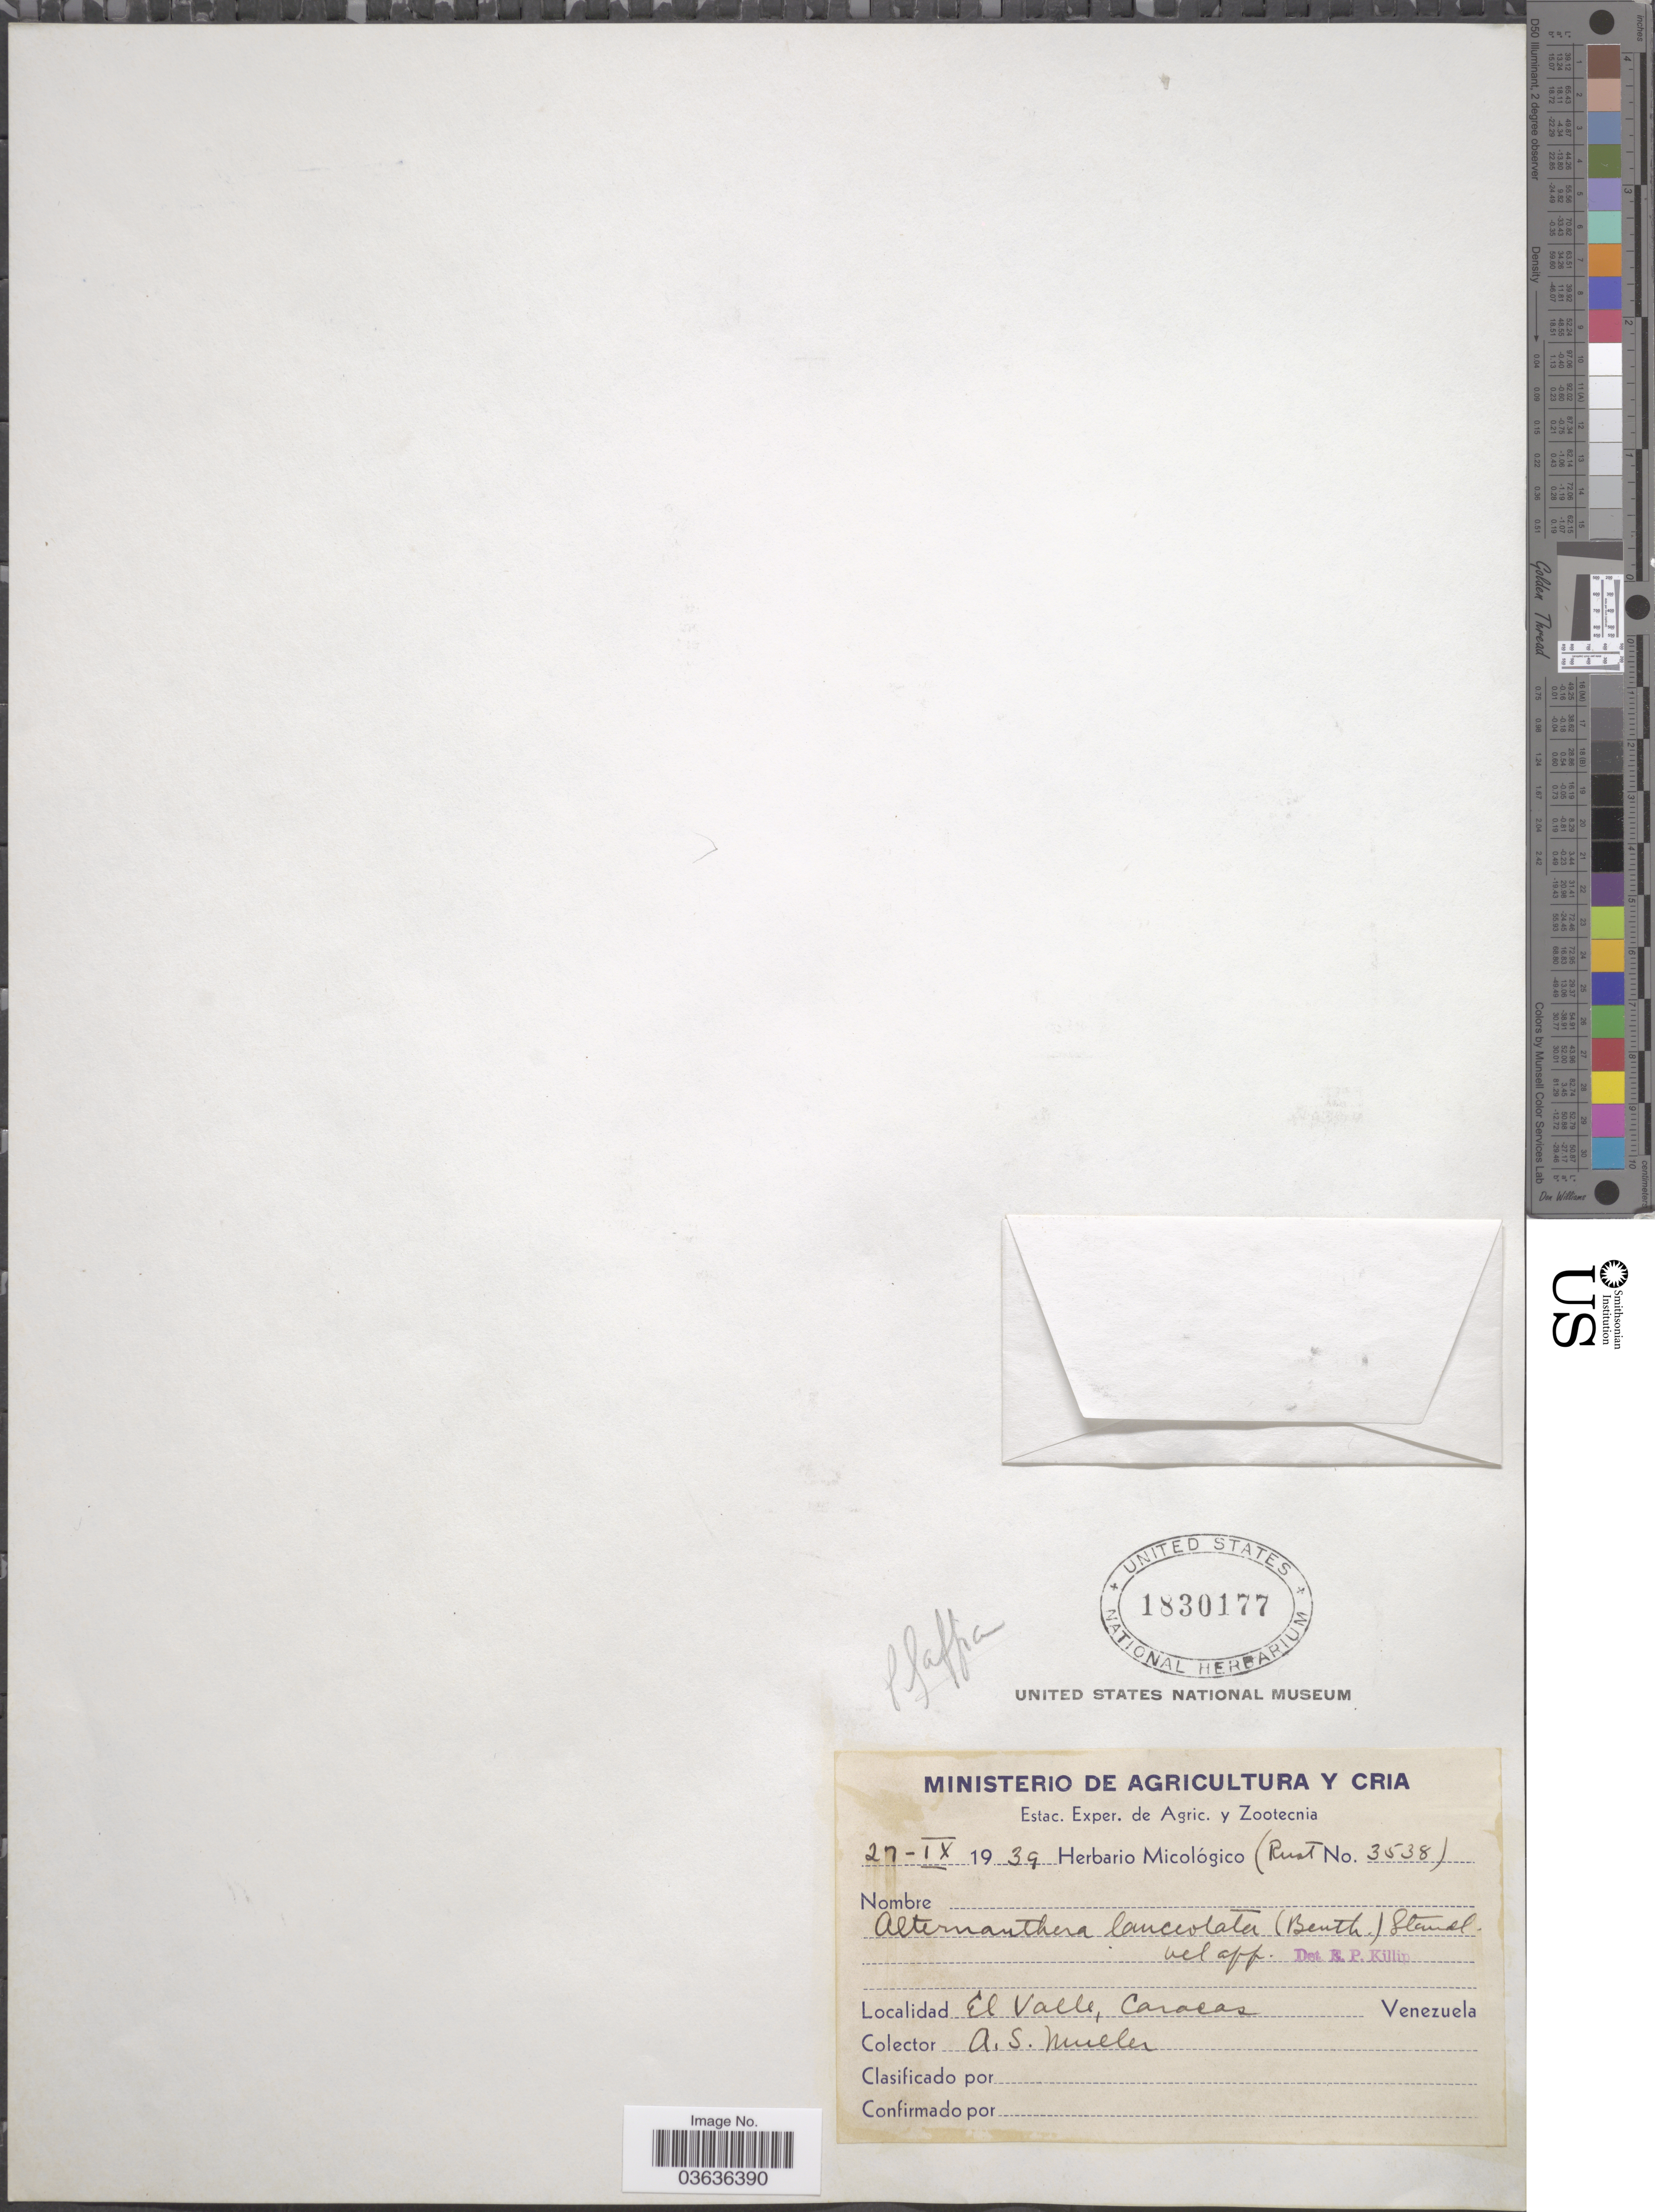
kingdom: Plantae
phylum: Tracheophyta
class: Magnoliopsida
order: Caryophyllales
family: Amaranthaceae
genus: Alternanthera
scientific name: Alternanthera lanceolata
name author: (Benth.) Schinz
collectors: A. Muller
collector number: Rust3538?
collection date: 1939-09-27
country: Venezuela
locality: El Valle, Caracas.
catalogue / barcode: US 1830177